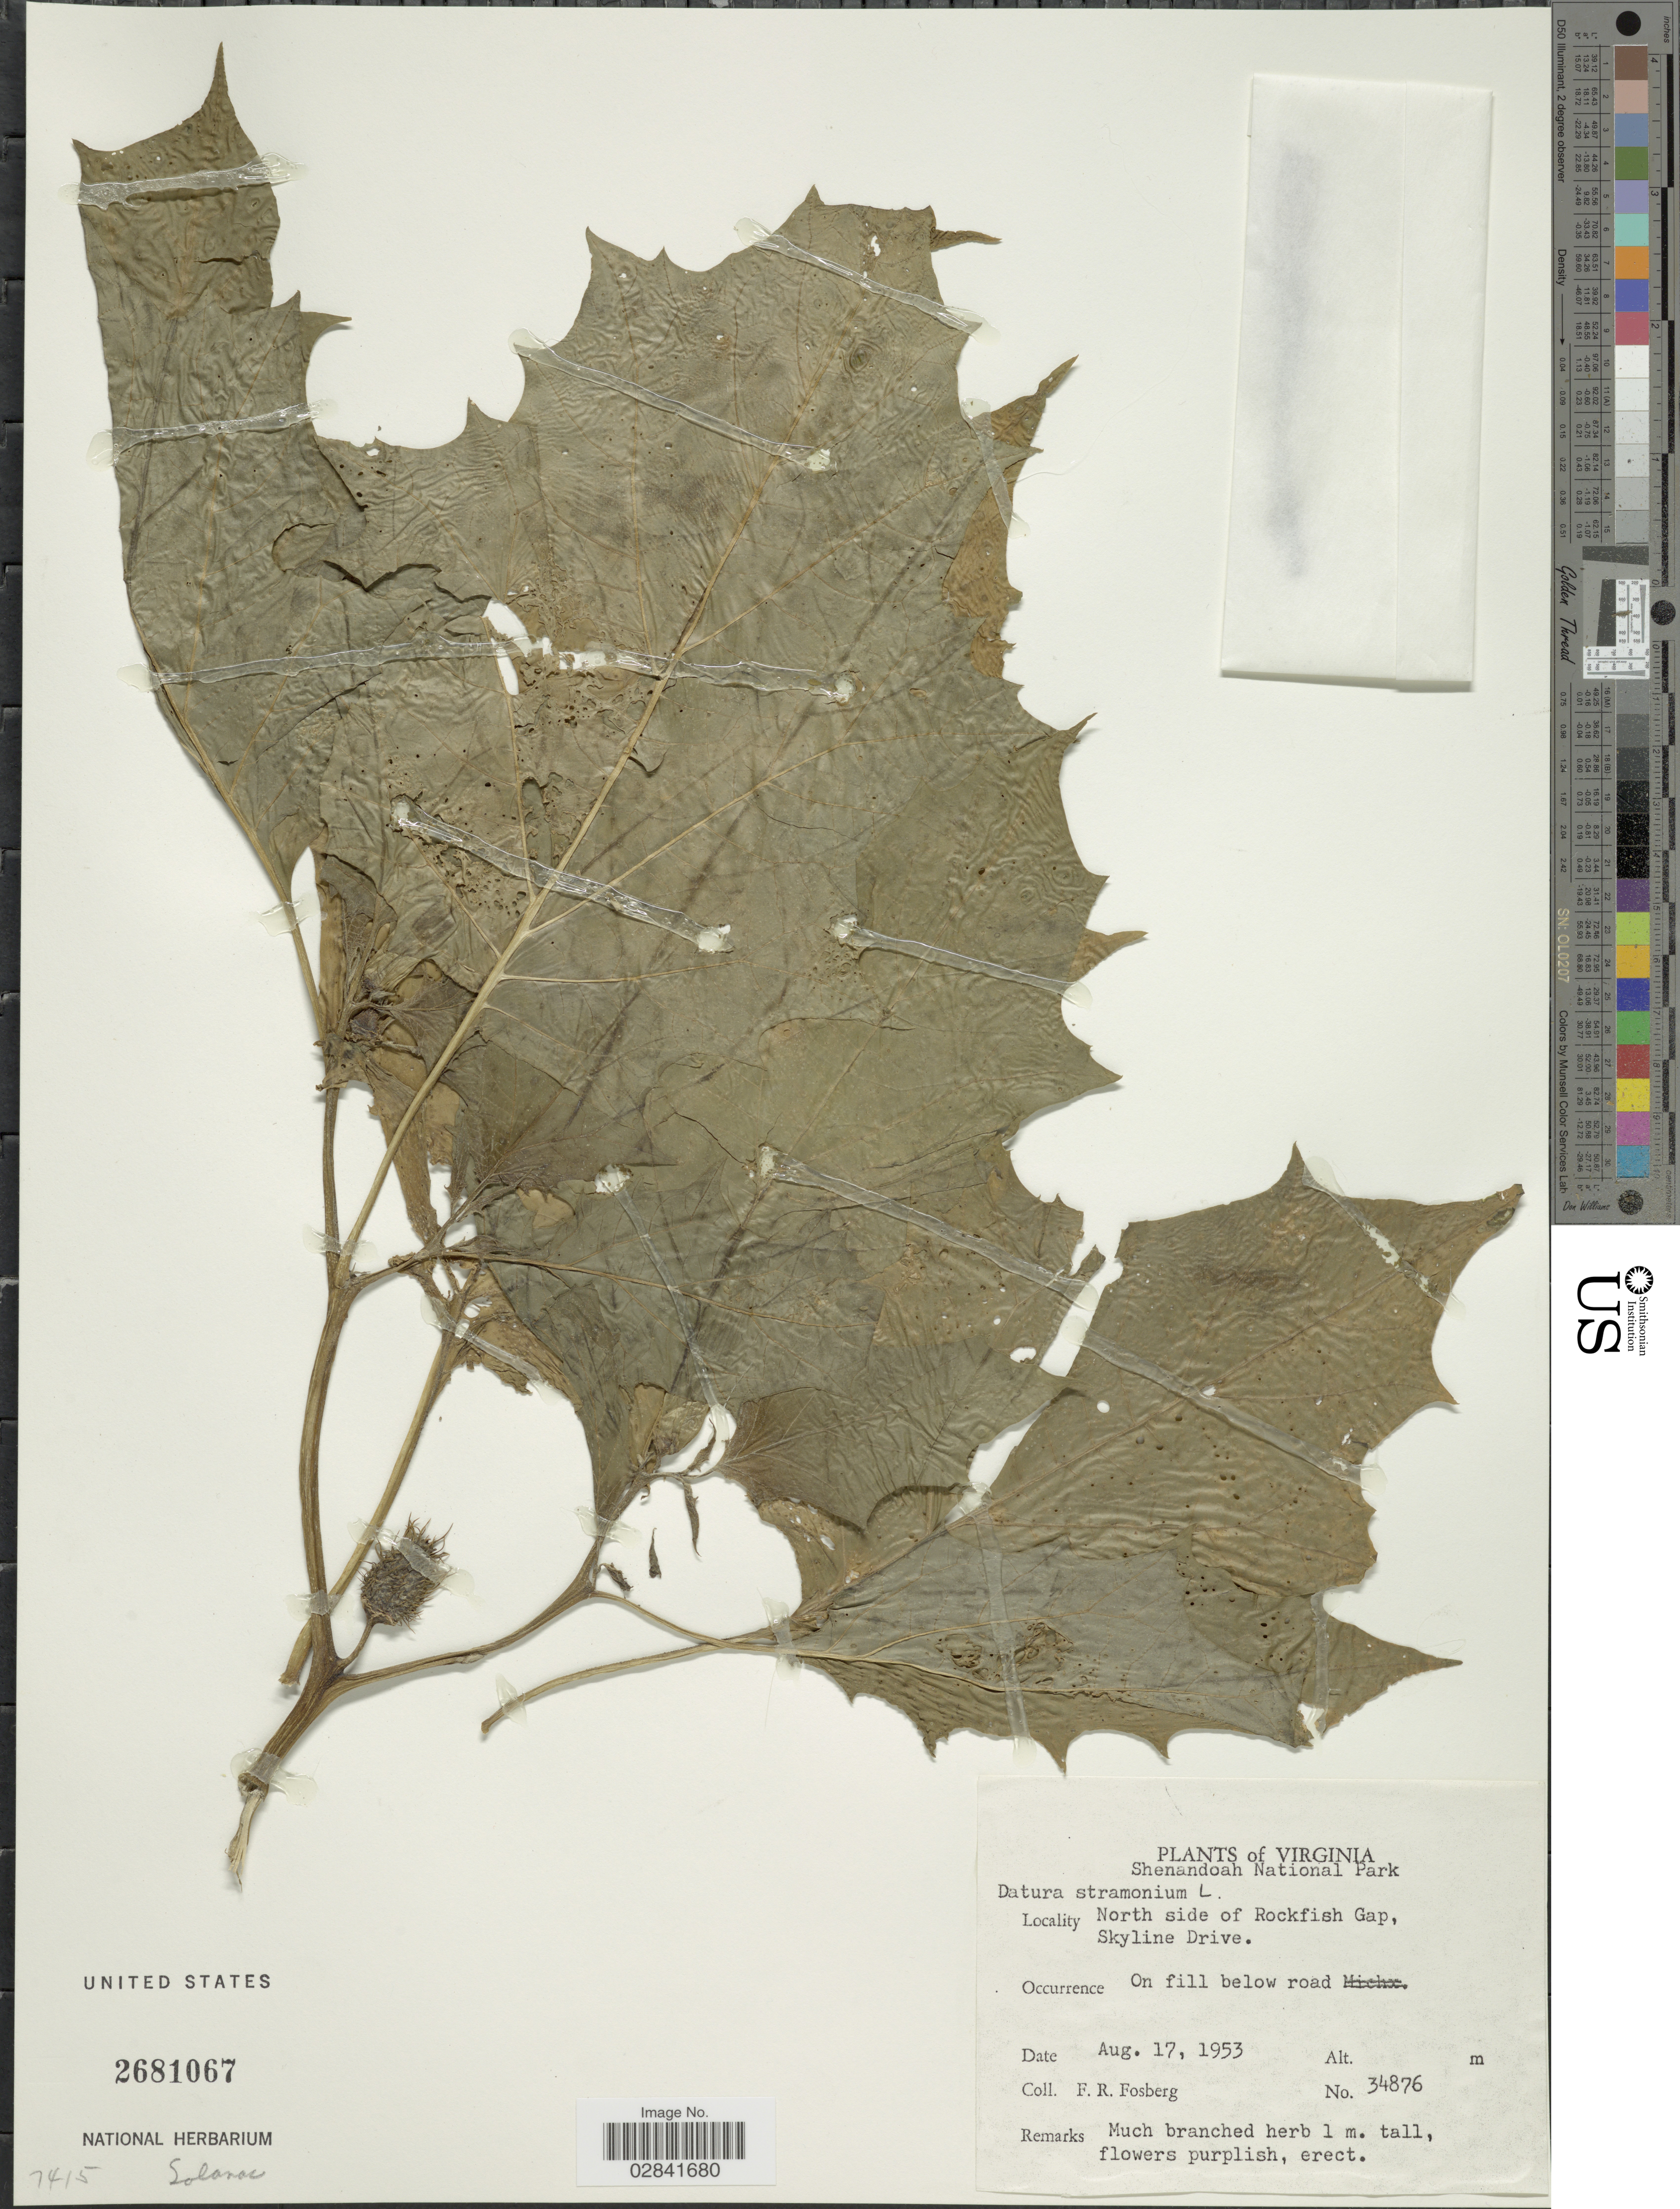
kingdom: Plantae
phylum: Tracheophyta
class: Magnoliopsida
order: Solanales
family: Solanaceae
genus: Datura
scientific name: Datura stramonium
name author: L.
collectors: F. R. Fosberg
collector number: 34876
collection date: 1953-08-17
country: United States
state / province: Virginia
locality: Shenandoah National Park. North side of Rockfish Gap, Skyline Drive.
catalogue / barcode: US 2681067